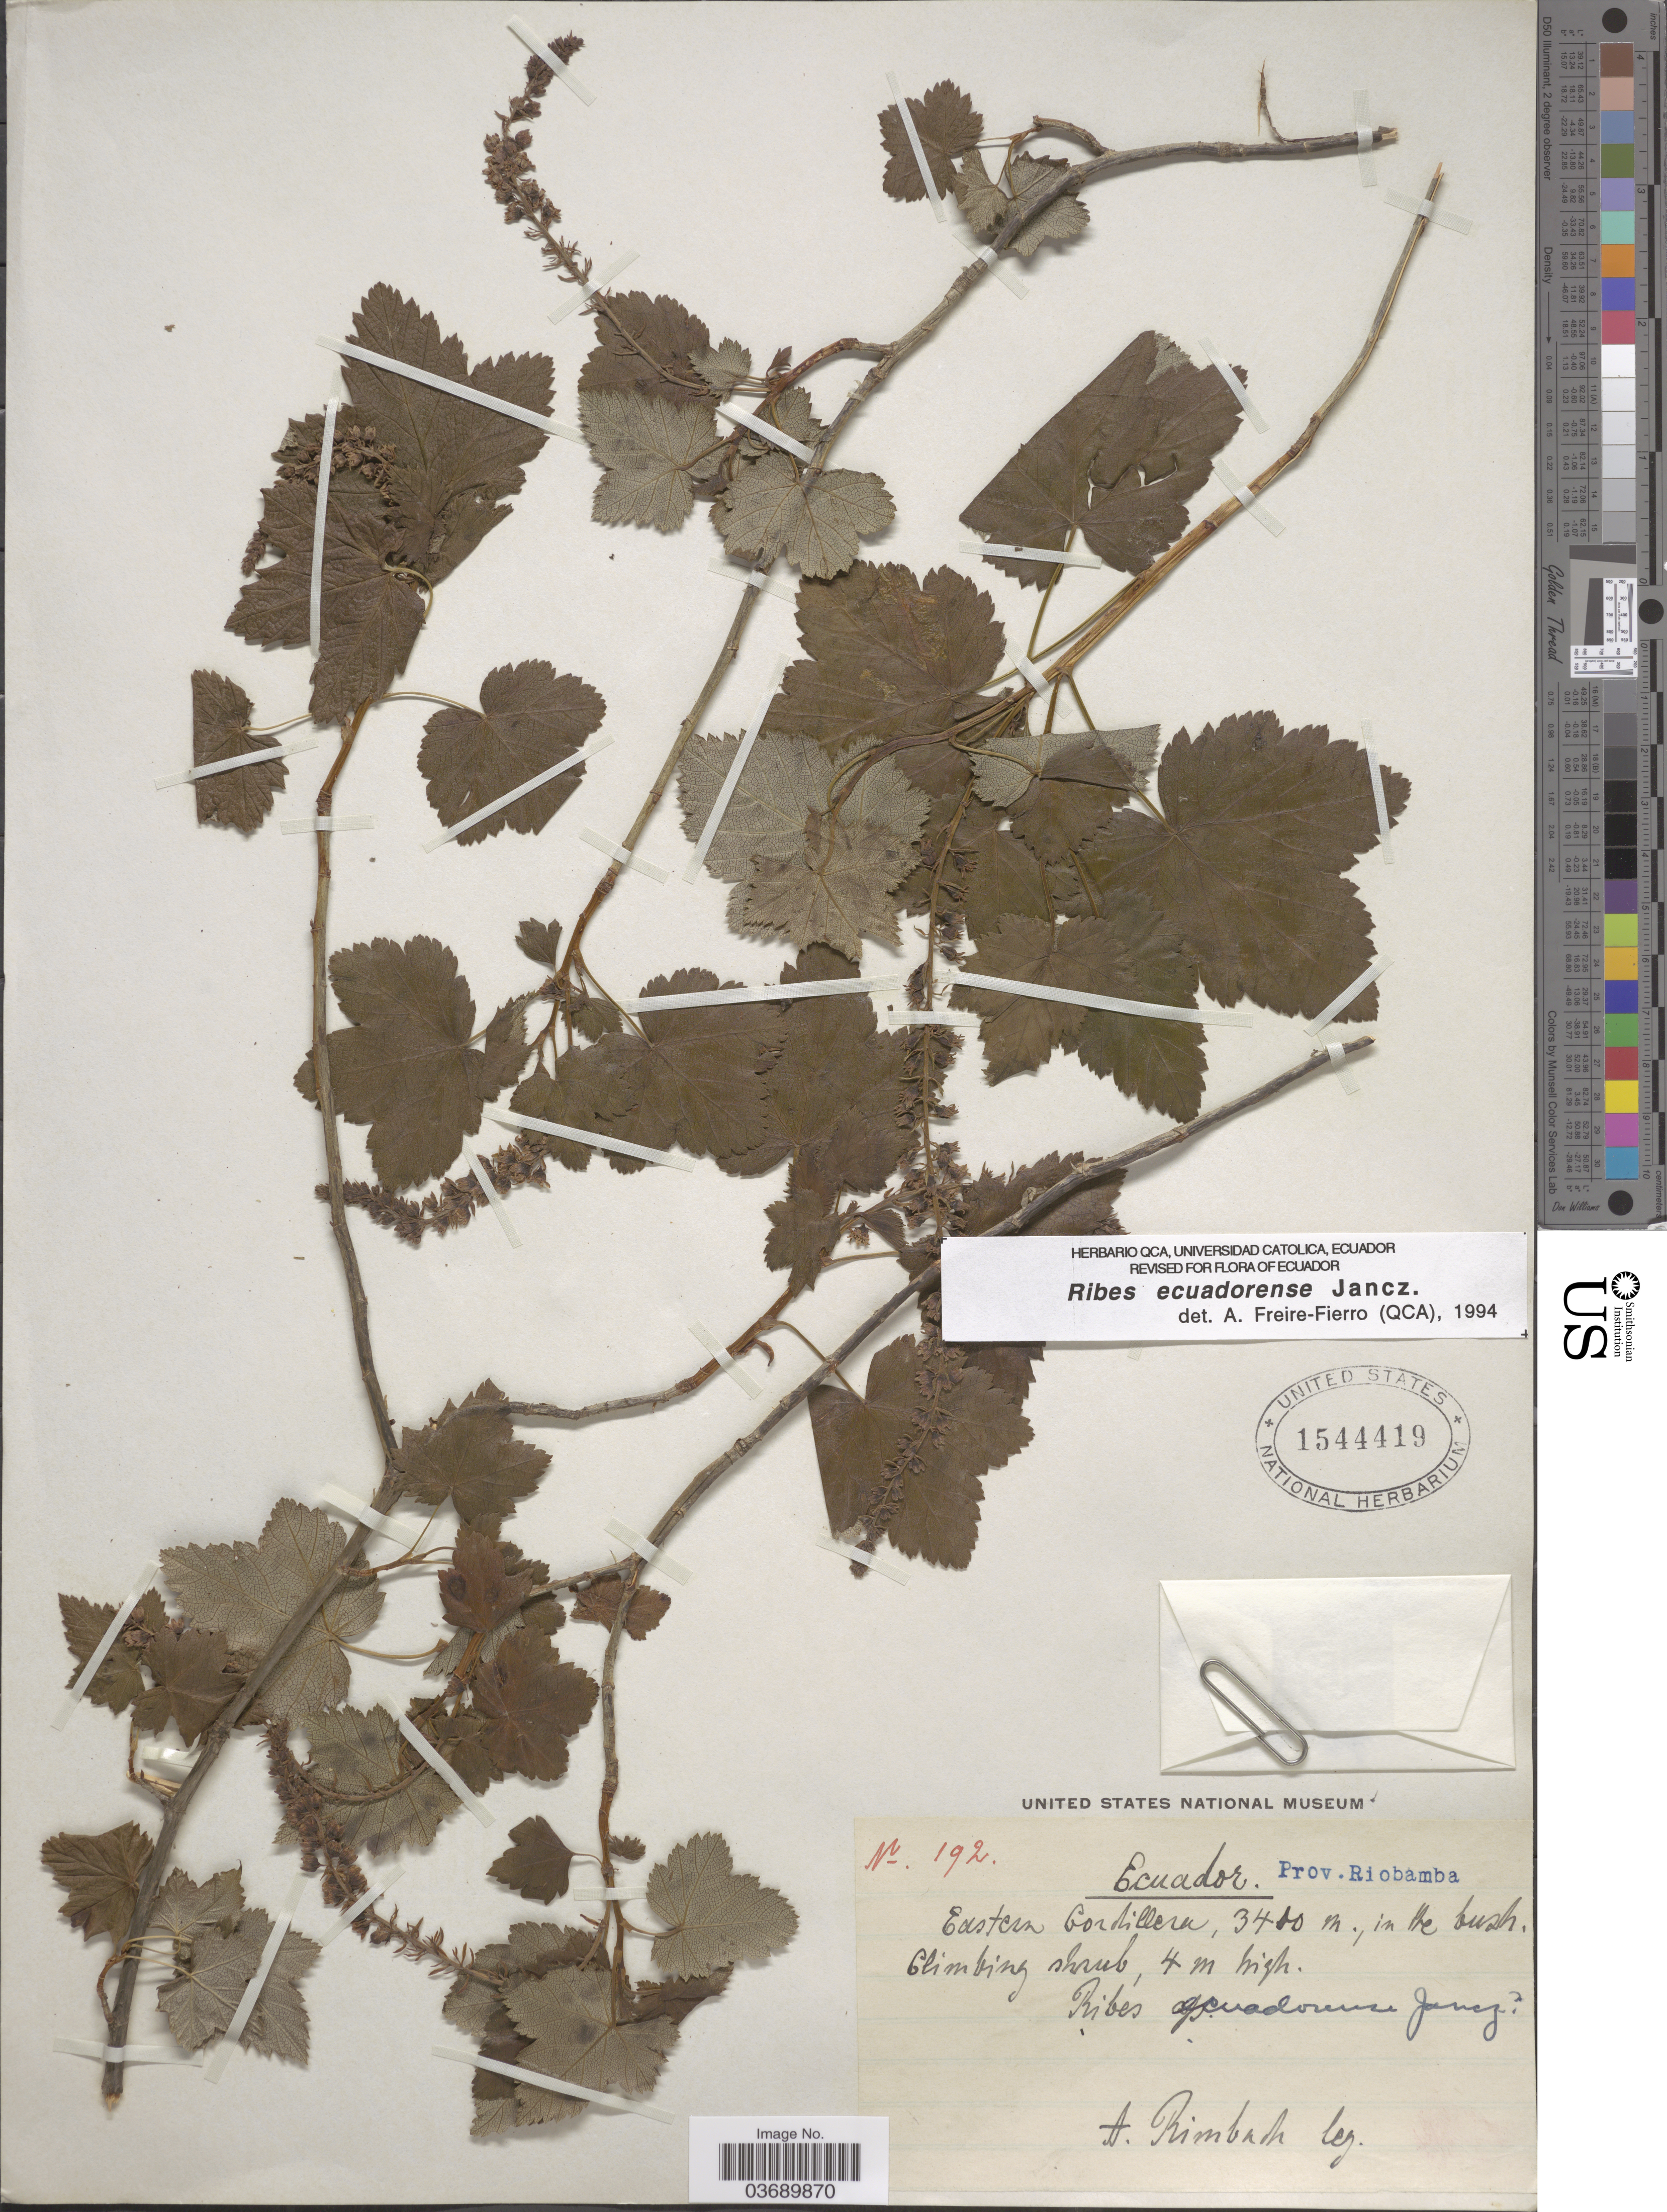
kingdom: Plantae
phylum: Tracheophyta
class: Magnoliopsida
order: Saxifragales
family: Grossulariaceae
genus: Ribes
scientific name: Ribes ecuadorense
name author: Jancz.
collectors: A. Rimbach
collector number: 192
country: Ecuador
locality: Prov. Riobamba. Eastern Cordillera.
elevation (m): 3400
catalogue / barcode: US 1544419